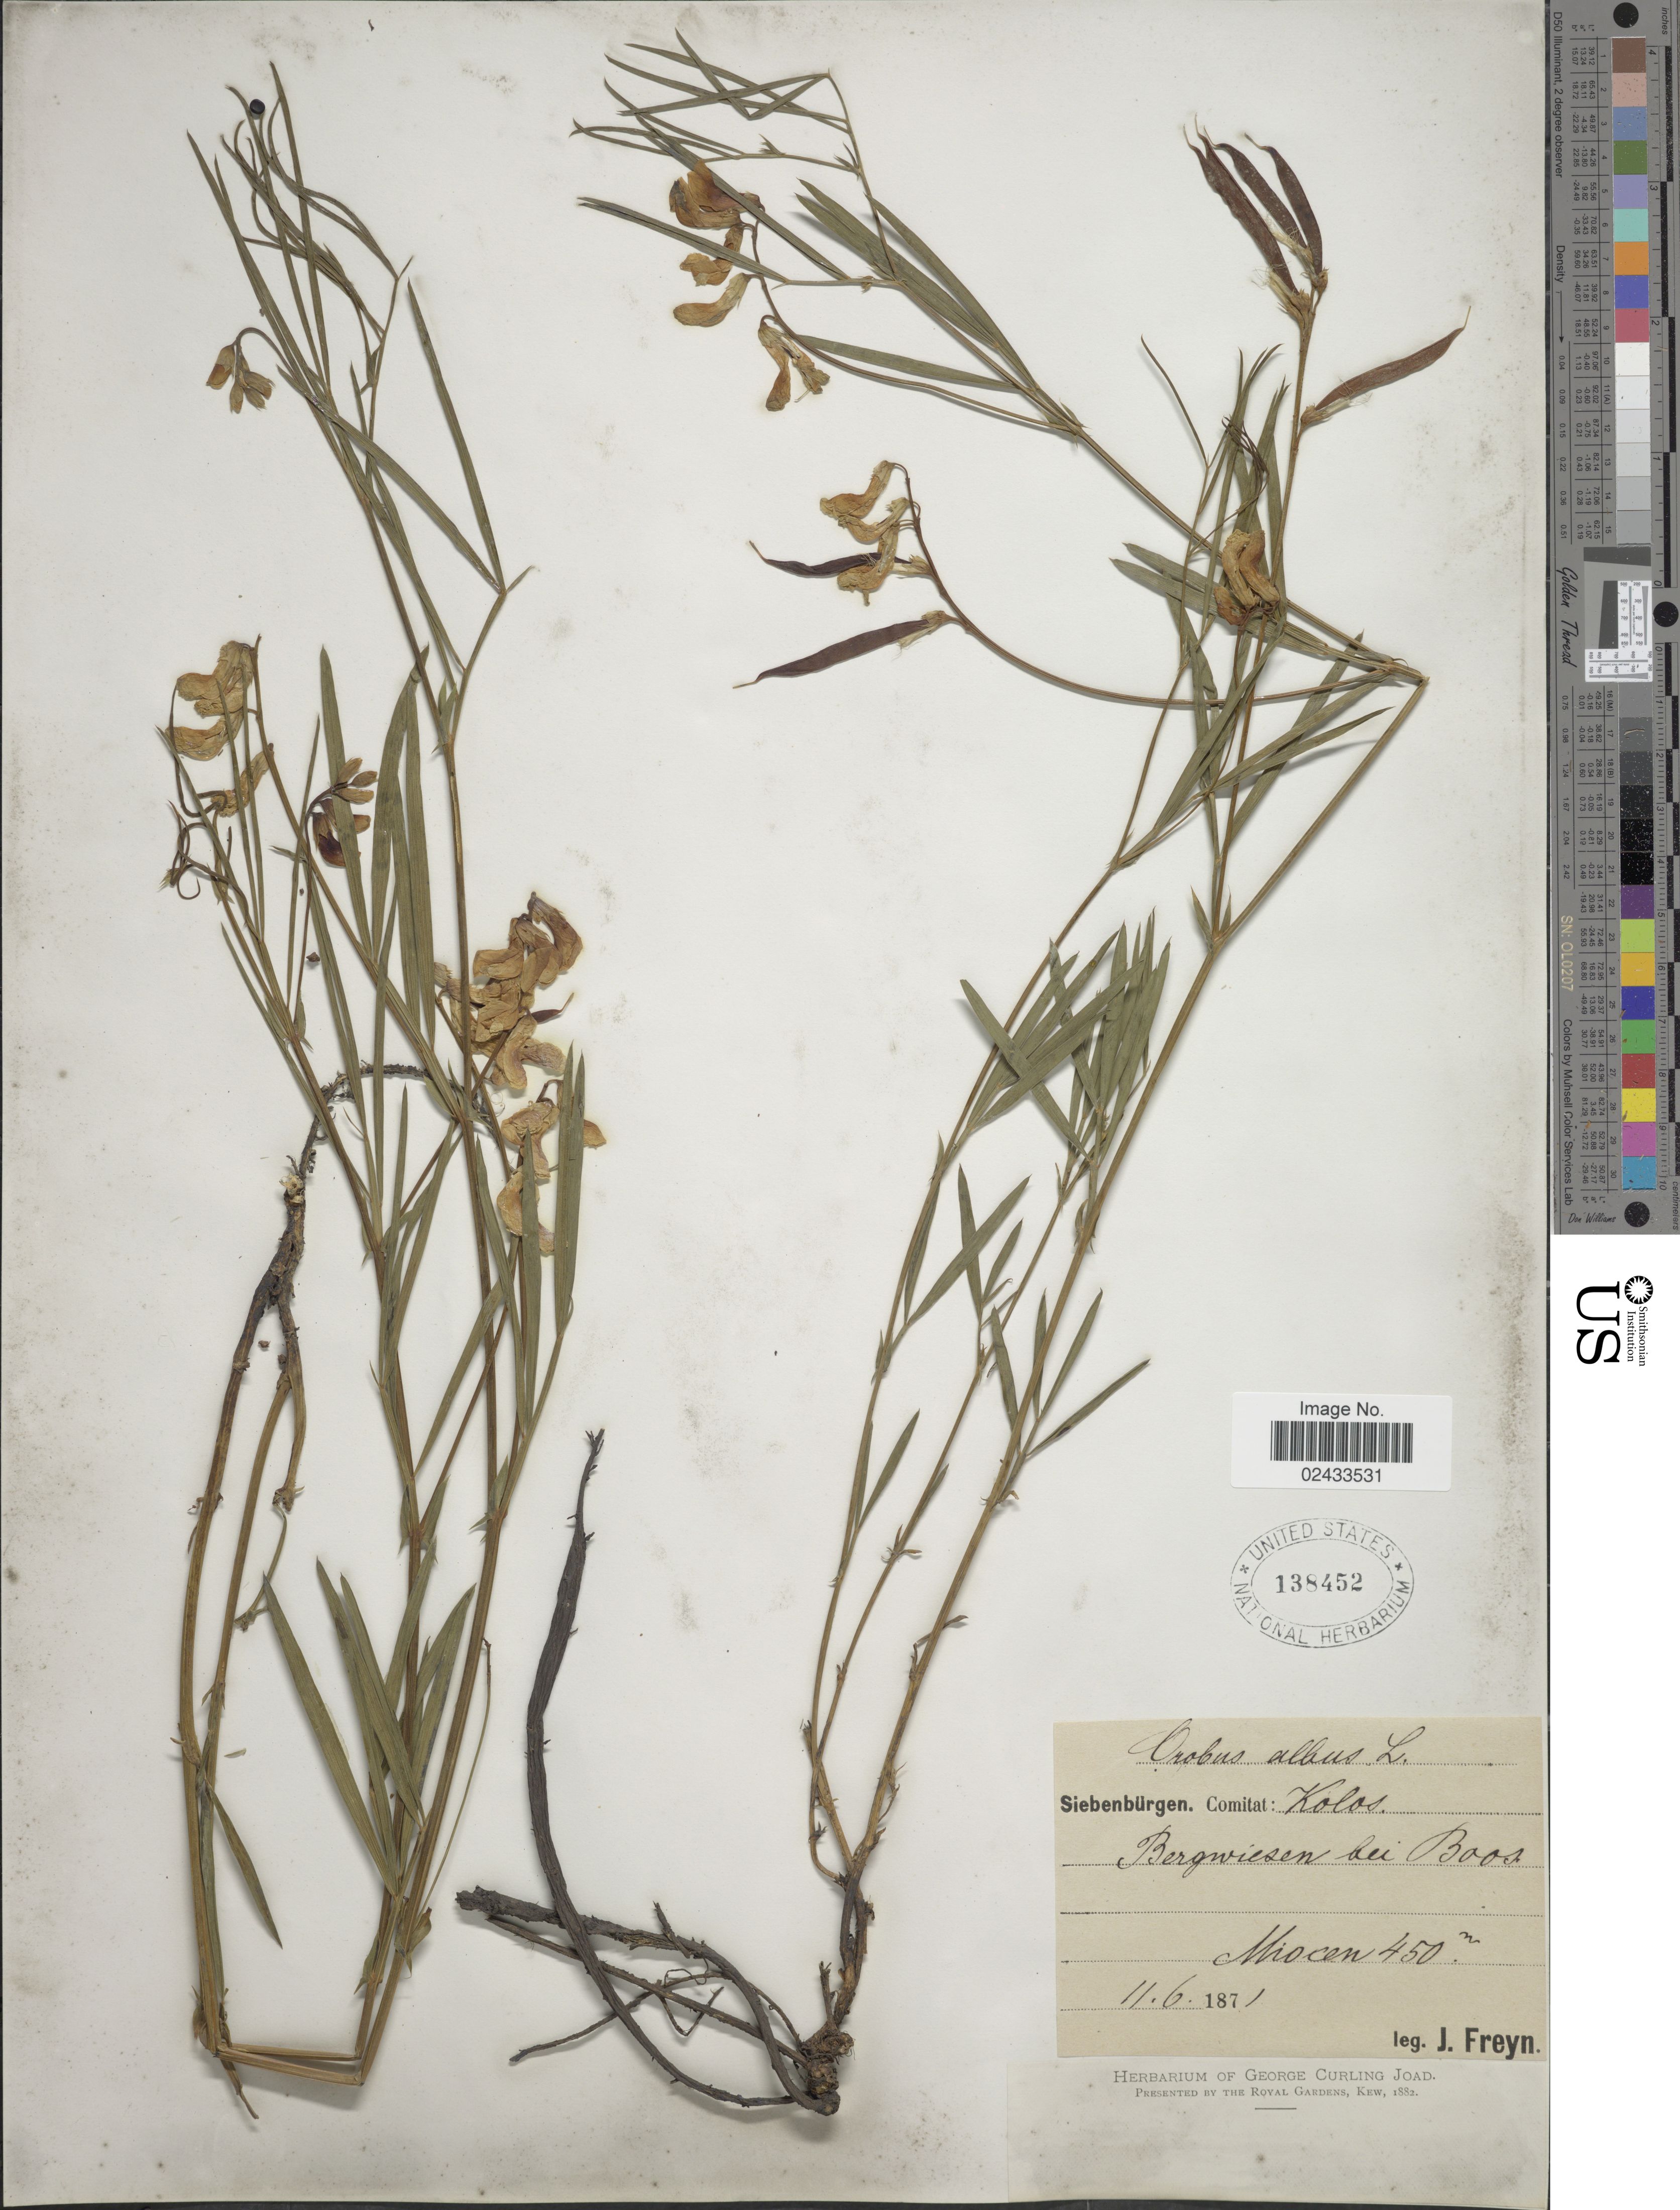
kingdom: Plantae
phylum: Tracheophyta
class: Magnoliopsida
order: Fabales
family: Fabaceae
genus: Lathyrus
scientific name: Lathyrus pannonicus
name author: (Jacq.) Garcke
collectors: J. Freyn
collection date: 1871-06-11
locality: Siebenburgen, Comitat: Kolos. Miocen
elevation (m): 450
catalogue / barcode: US 138452